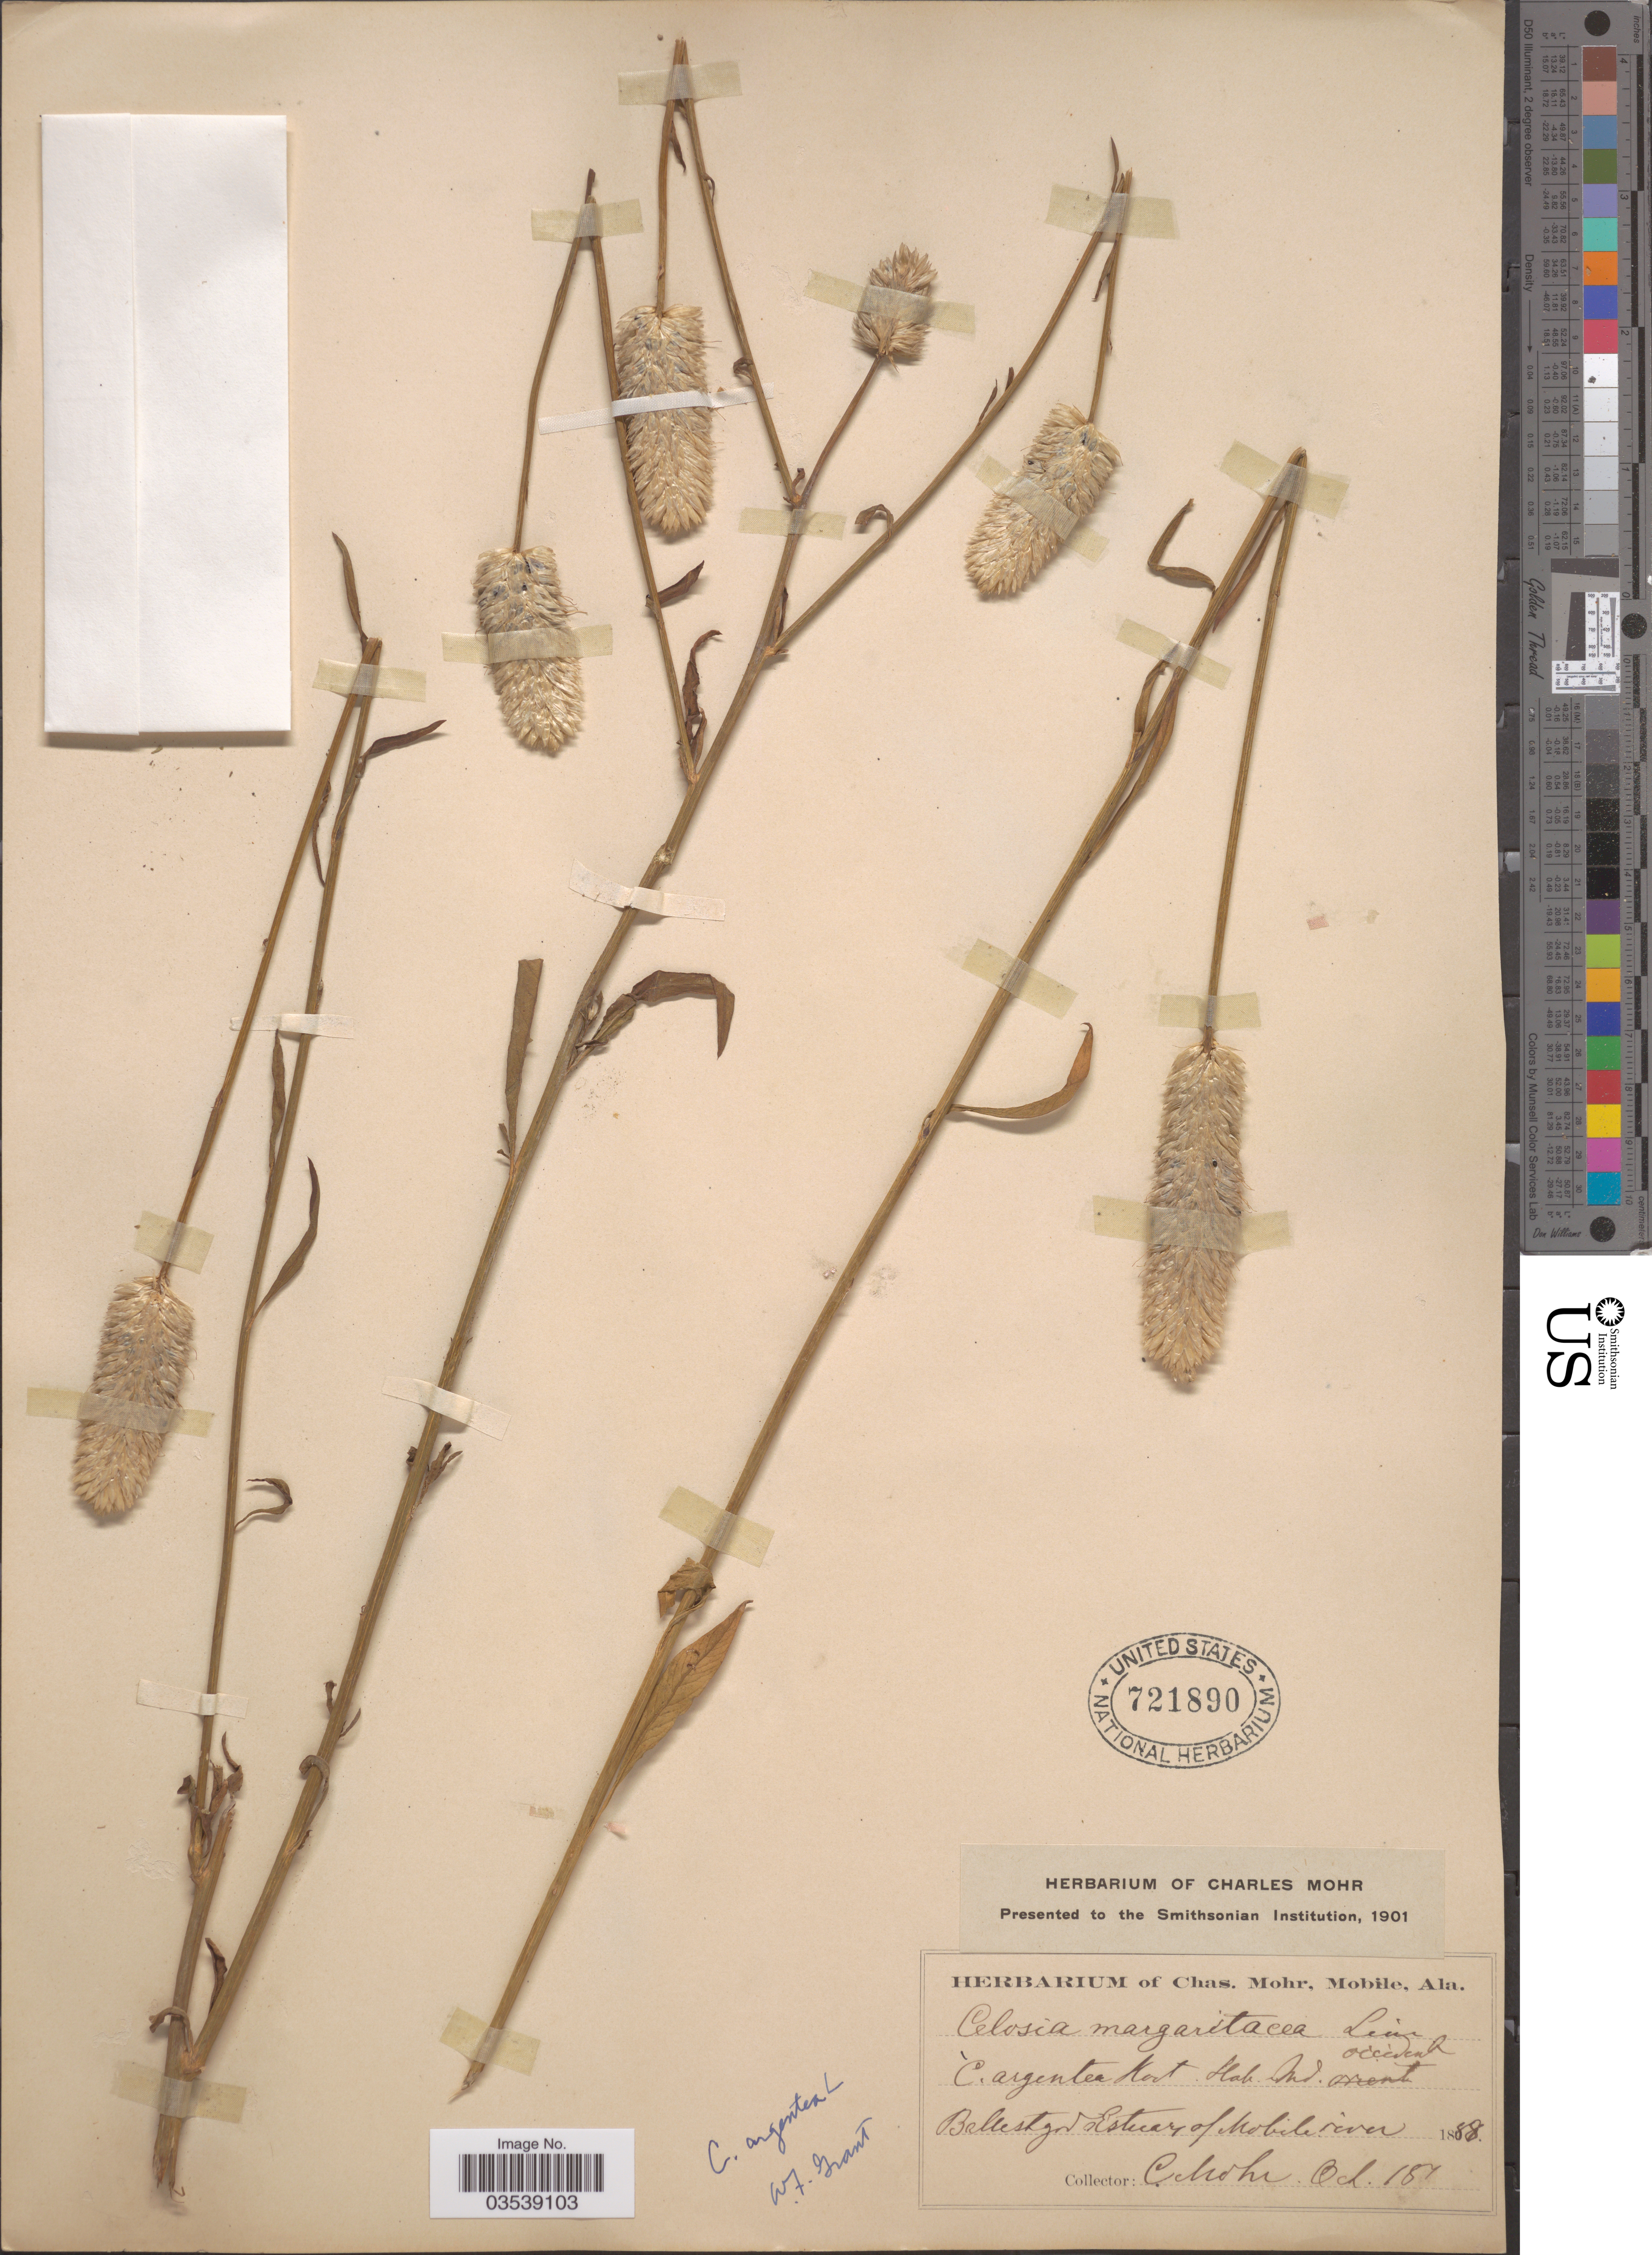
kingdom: Plantae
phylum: Tracheophyta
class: Magnoliopsida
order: Caryophyllales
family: Amaranthaceae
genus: Celosia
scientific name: Celosia argentea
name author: L.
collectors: Mohr, C. T. (herbarium)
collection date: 1888-10-18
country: United States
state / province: Alabama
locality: Ballest grd Estuary of Mobile river.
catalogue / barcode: US 721890